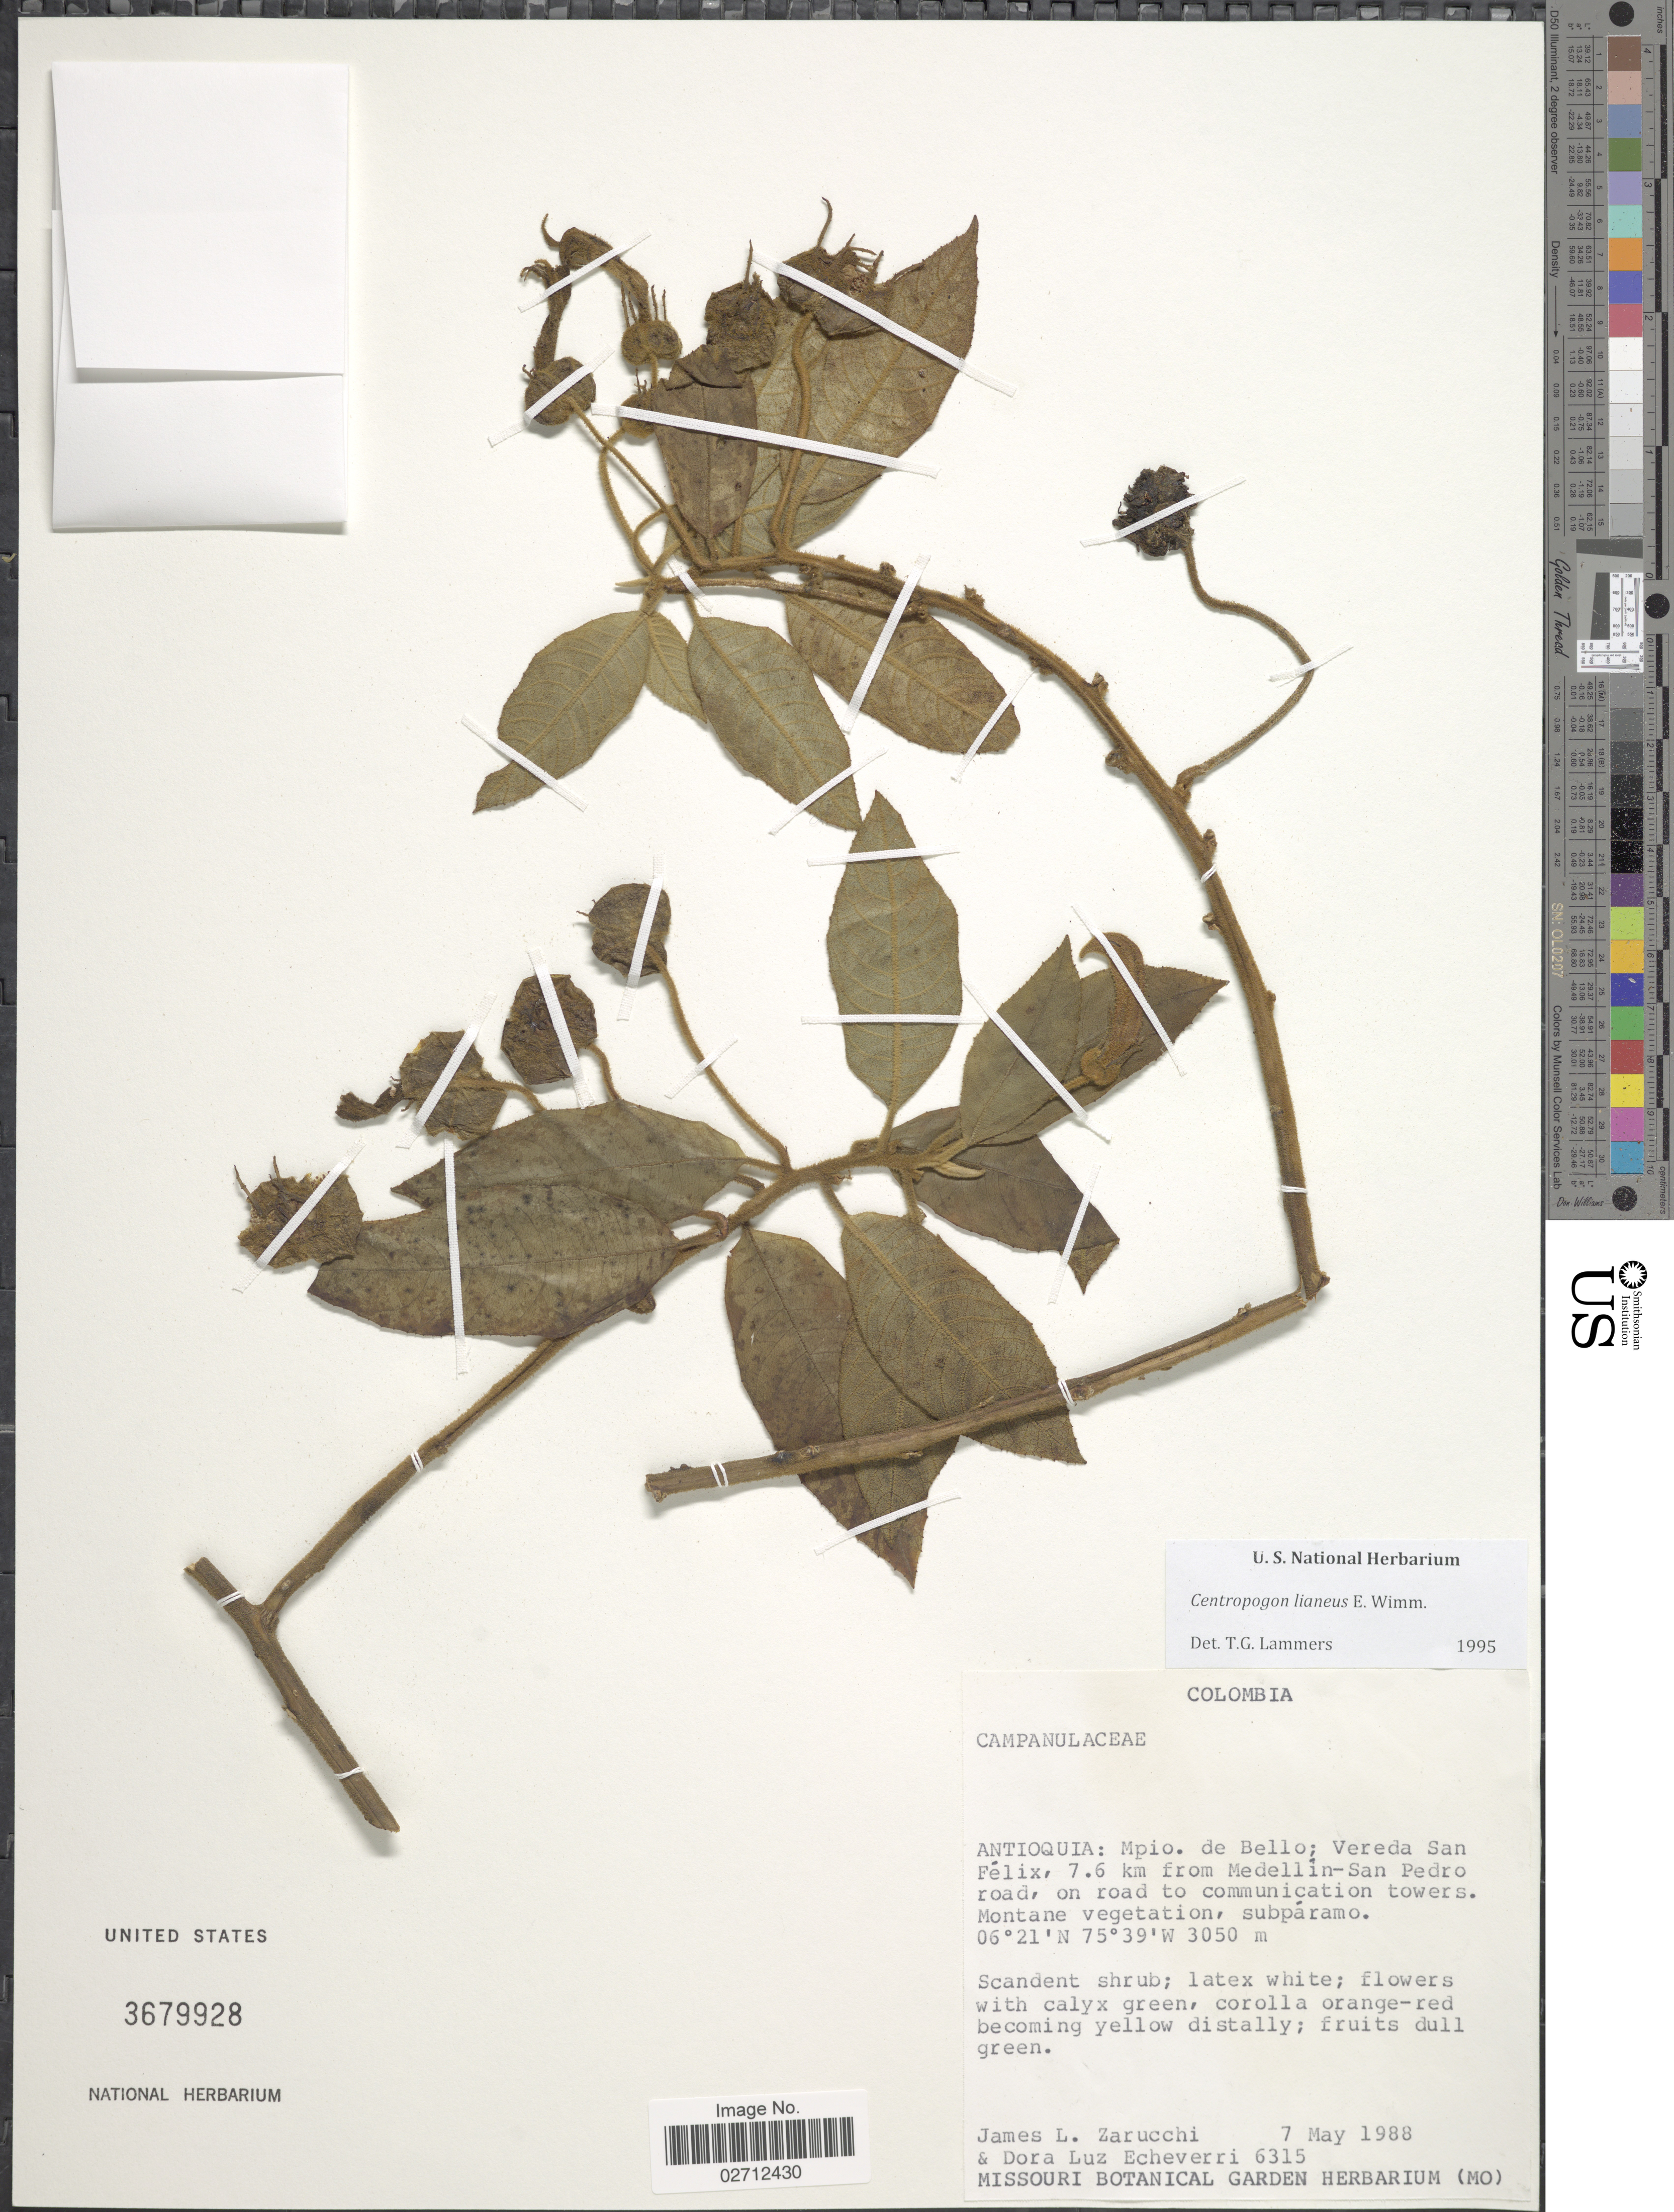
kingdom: Plantae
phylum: Tracheophyta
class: Magnoliopsida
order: Asterales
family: Campanulaceae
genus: Centropogon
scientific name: Centropogon lianeus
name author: E. Wimm.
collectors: J. L. Zarucchi & D. Echeverri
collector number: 6315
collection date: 1988-05-07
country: Colombia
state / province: Antioquia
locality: Mpio de Bello; Vereda San Félix, 7.6 km from Medellín-San Pedro road, on road to communication towers.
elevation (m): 3050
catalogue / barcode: US 3679928